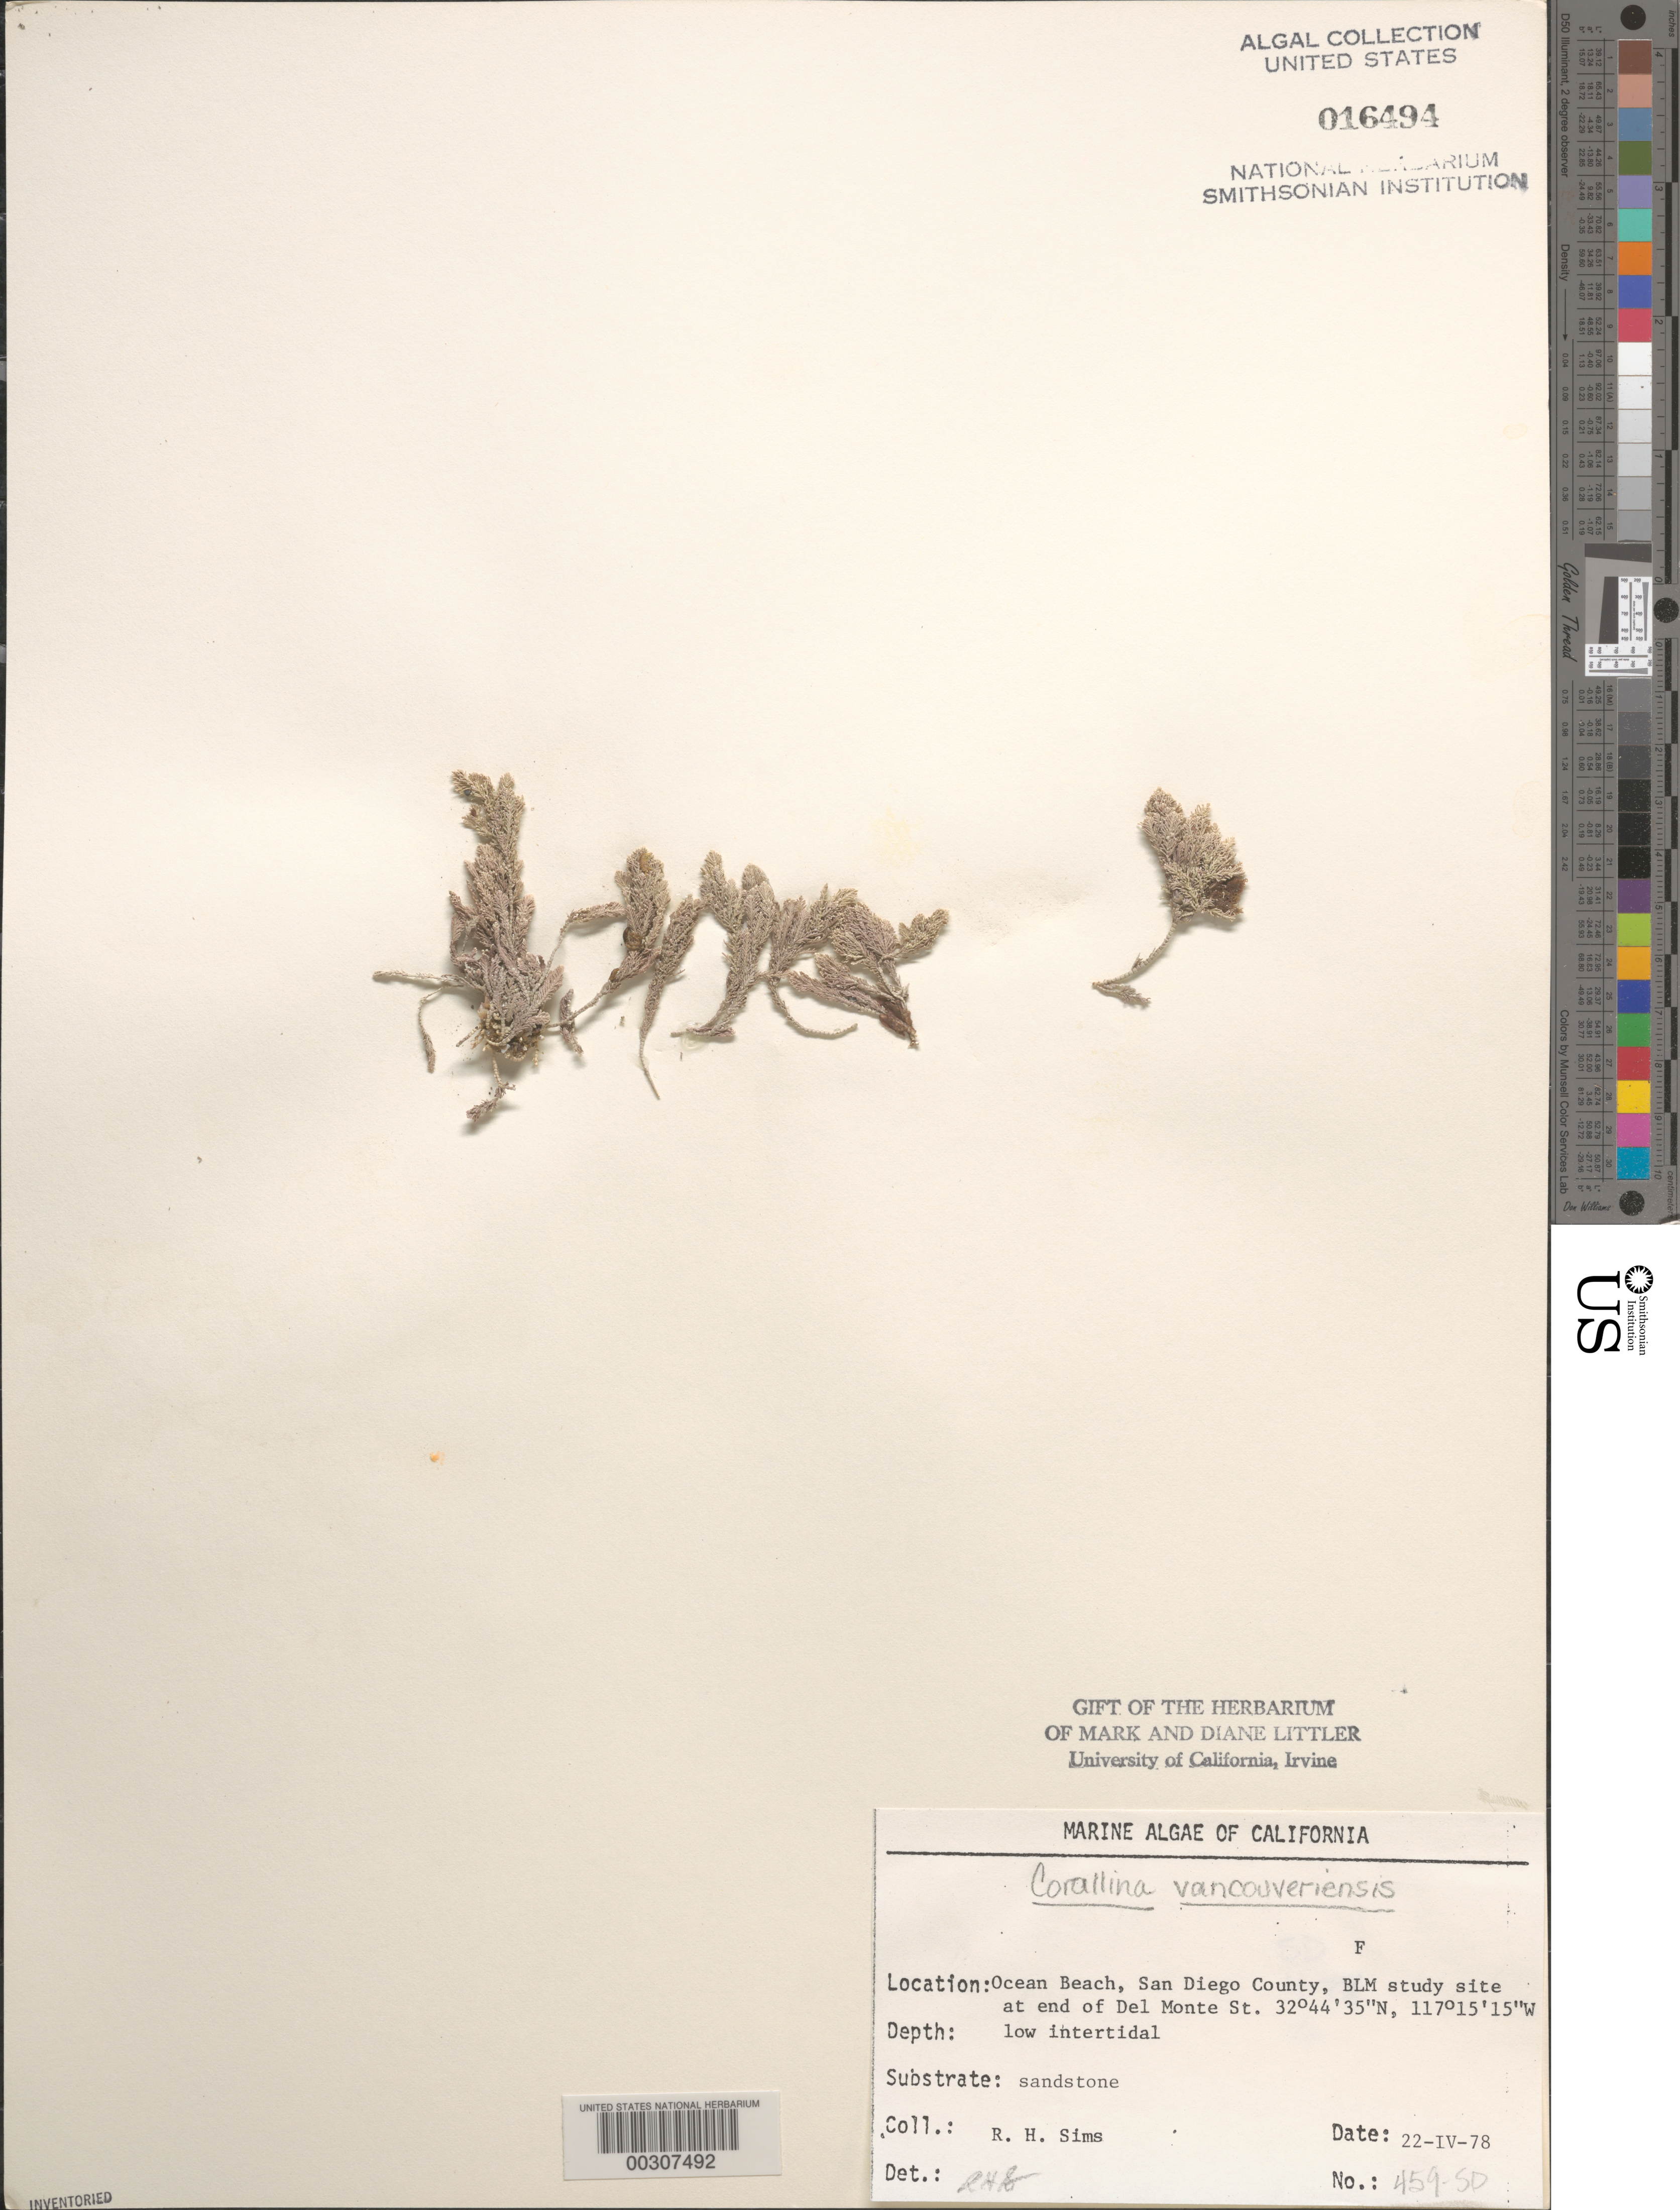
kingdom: Plantae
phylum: Rhodophyta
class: Florideophyceae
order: Corallinales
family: Corallinaceae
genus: Corallina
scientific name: Corallina vancouveriensis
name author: Yendo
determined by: Sims, Robert H.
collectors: R. H. Sims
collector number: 459-sd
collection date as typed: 22 Apr 1978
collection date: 1978-04-22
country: United States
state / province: California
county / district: San Diego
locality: Ocean Beach, end of Del Monte Street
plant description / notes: BLM-SOCALBIGHT Rocky Intertidal Survey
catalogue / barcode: US 16494